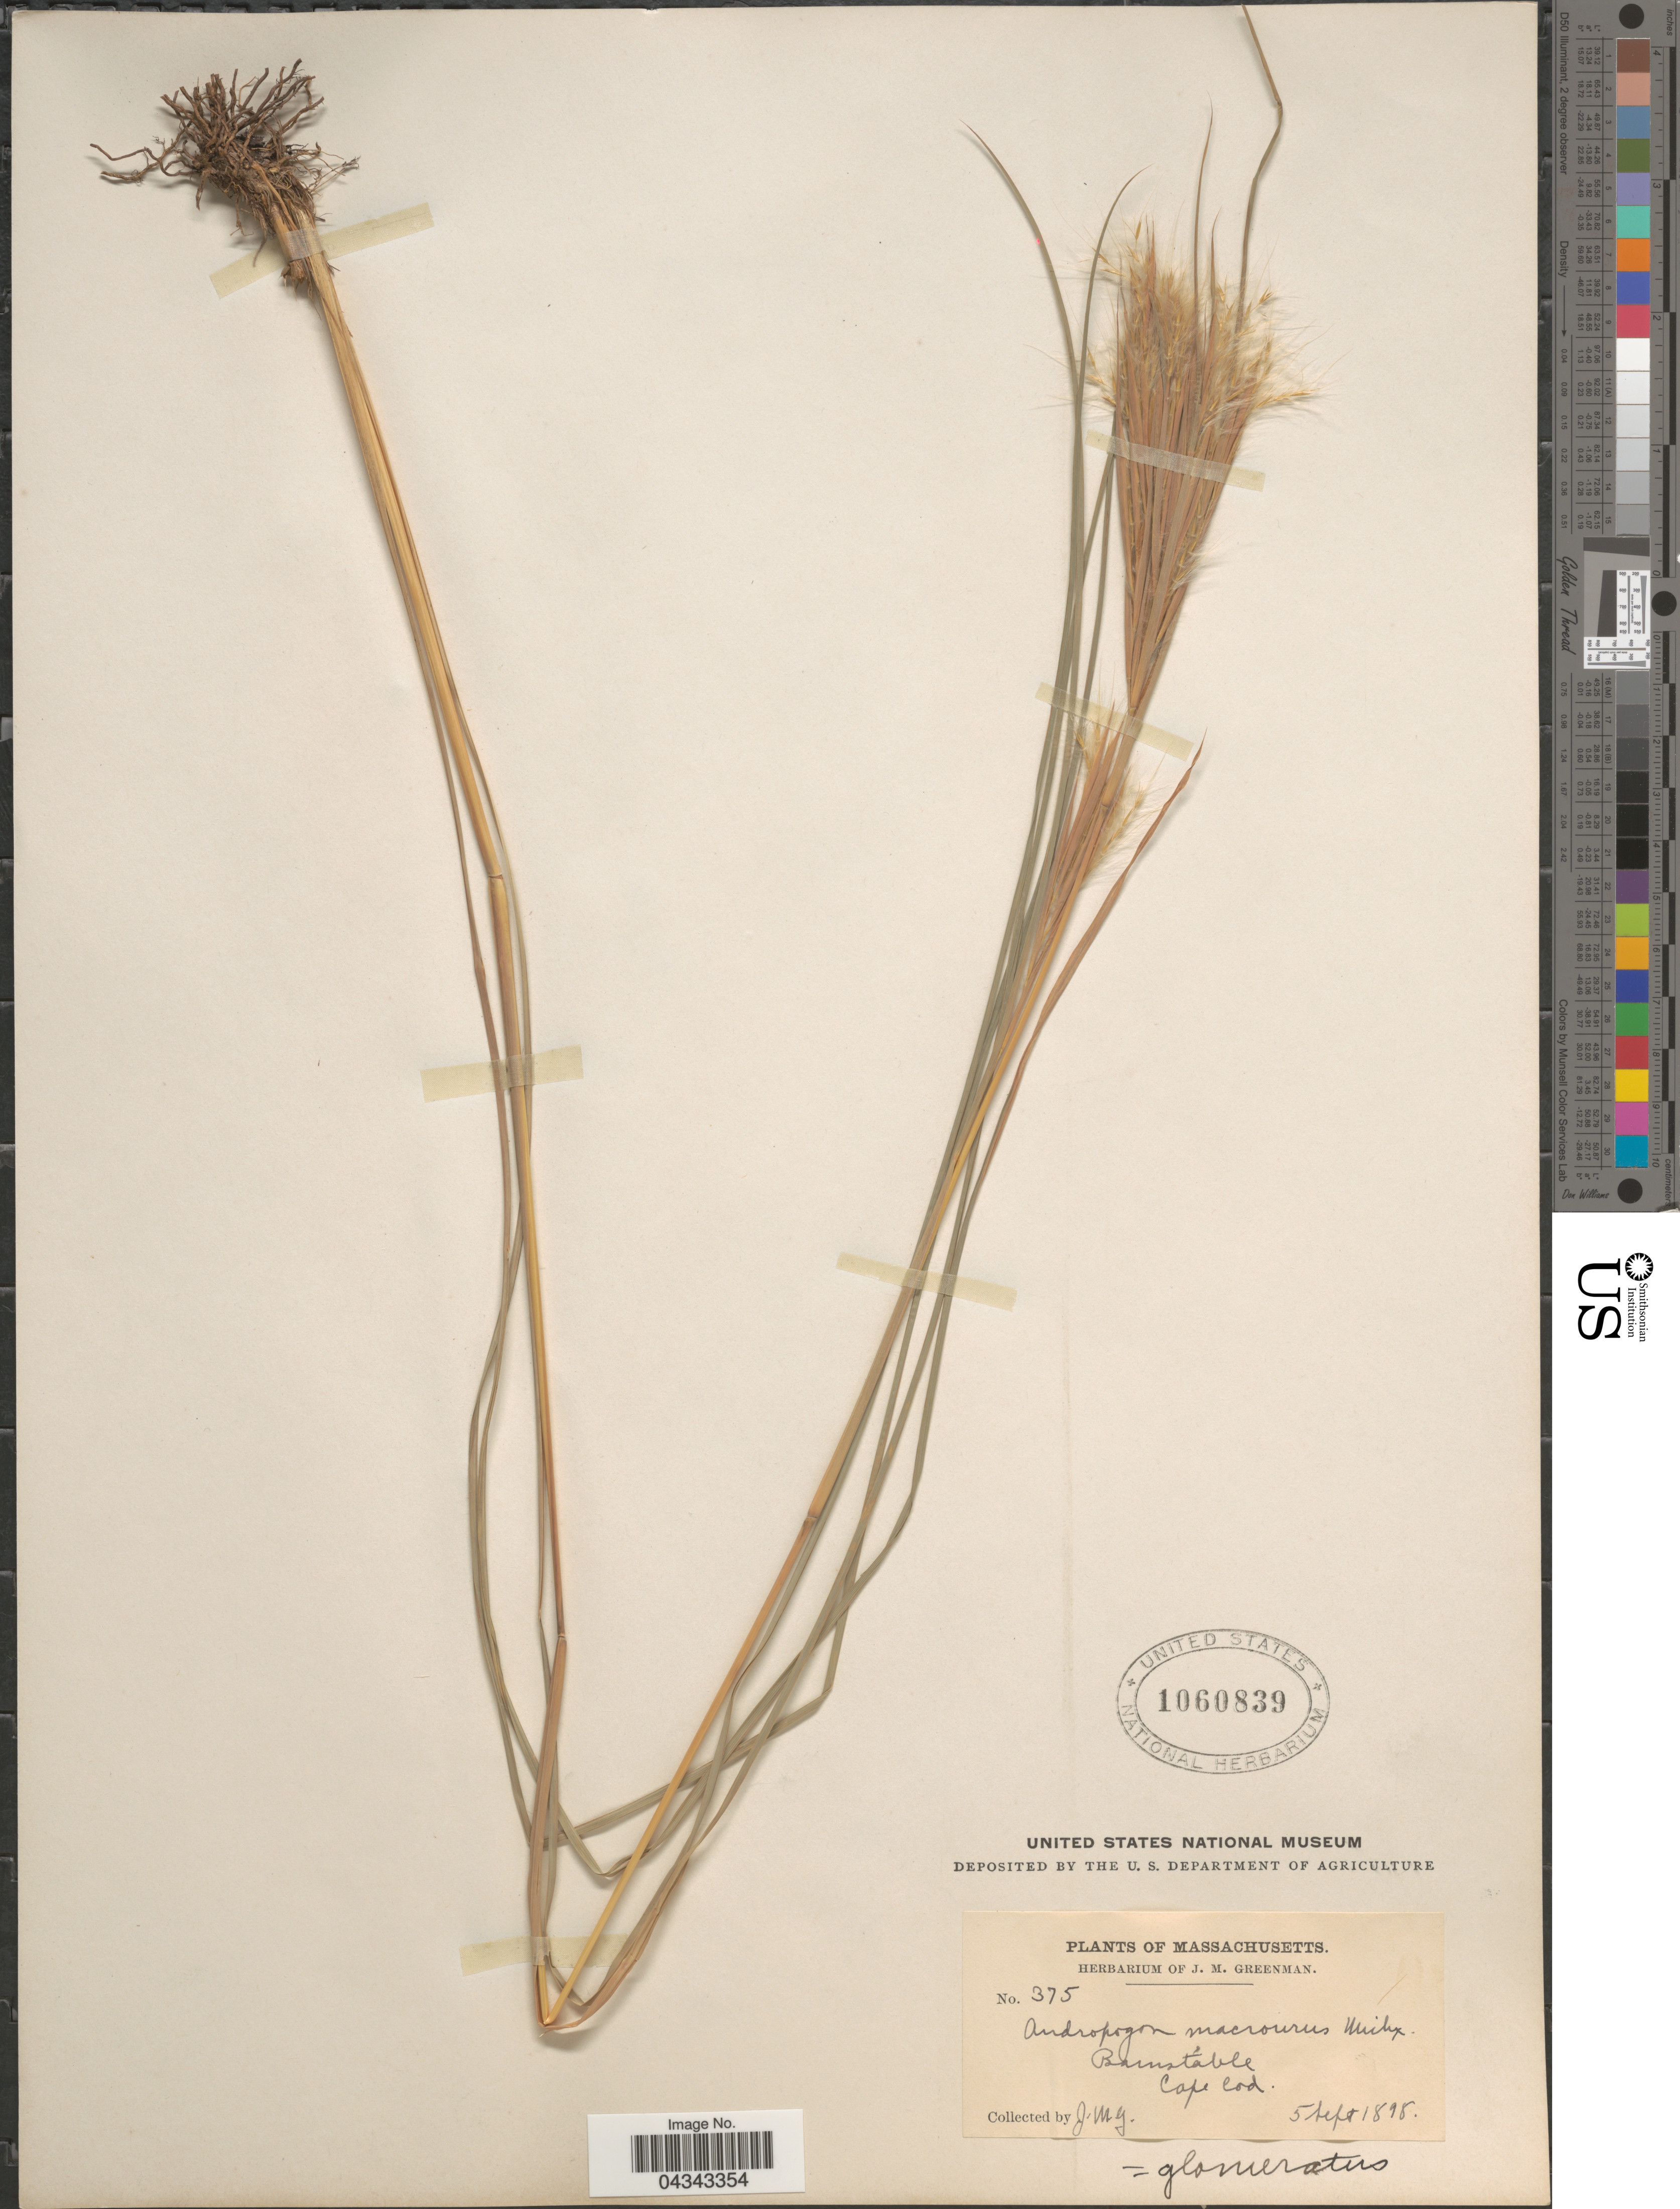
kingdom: Plantae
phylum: Tracheophyta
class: Liliopsida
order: Poales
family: Poaceae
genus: Andropogon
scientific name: Andropogon glomeratus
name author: (Walter) Britton, Stearns & Poggenb.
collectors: J. M. Greenman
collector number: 375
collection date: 1898-09-05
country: United States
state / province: Massachusetts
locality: Barnstable. Cape Cod.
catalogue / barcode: US 1060839